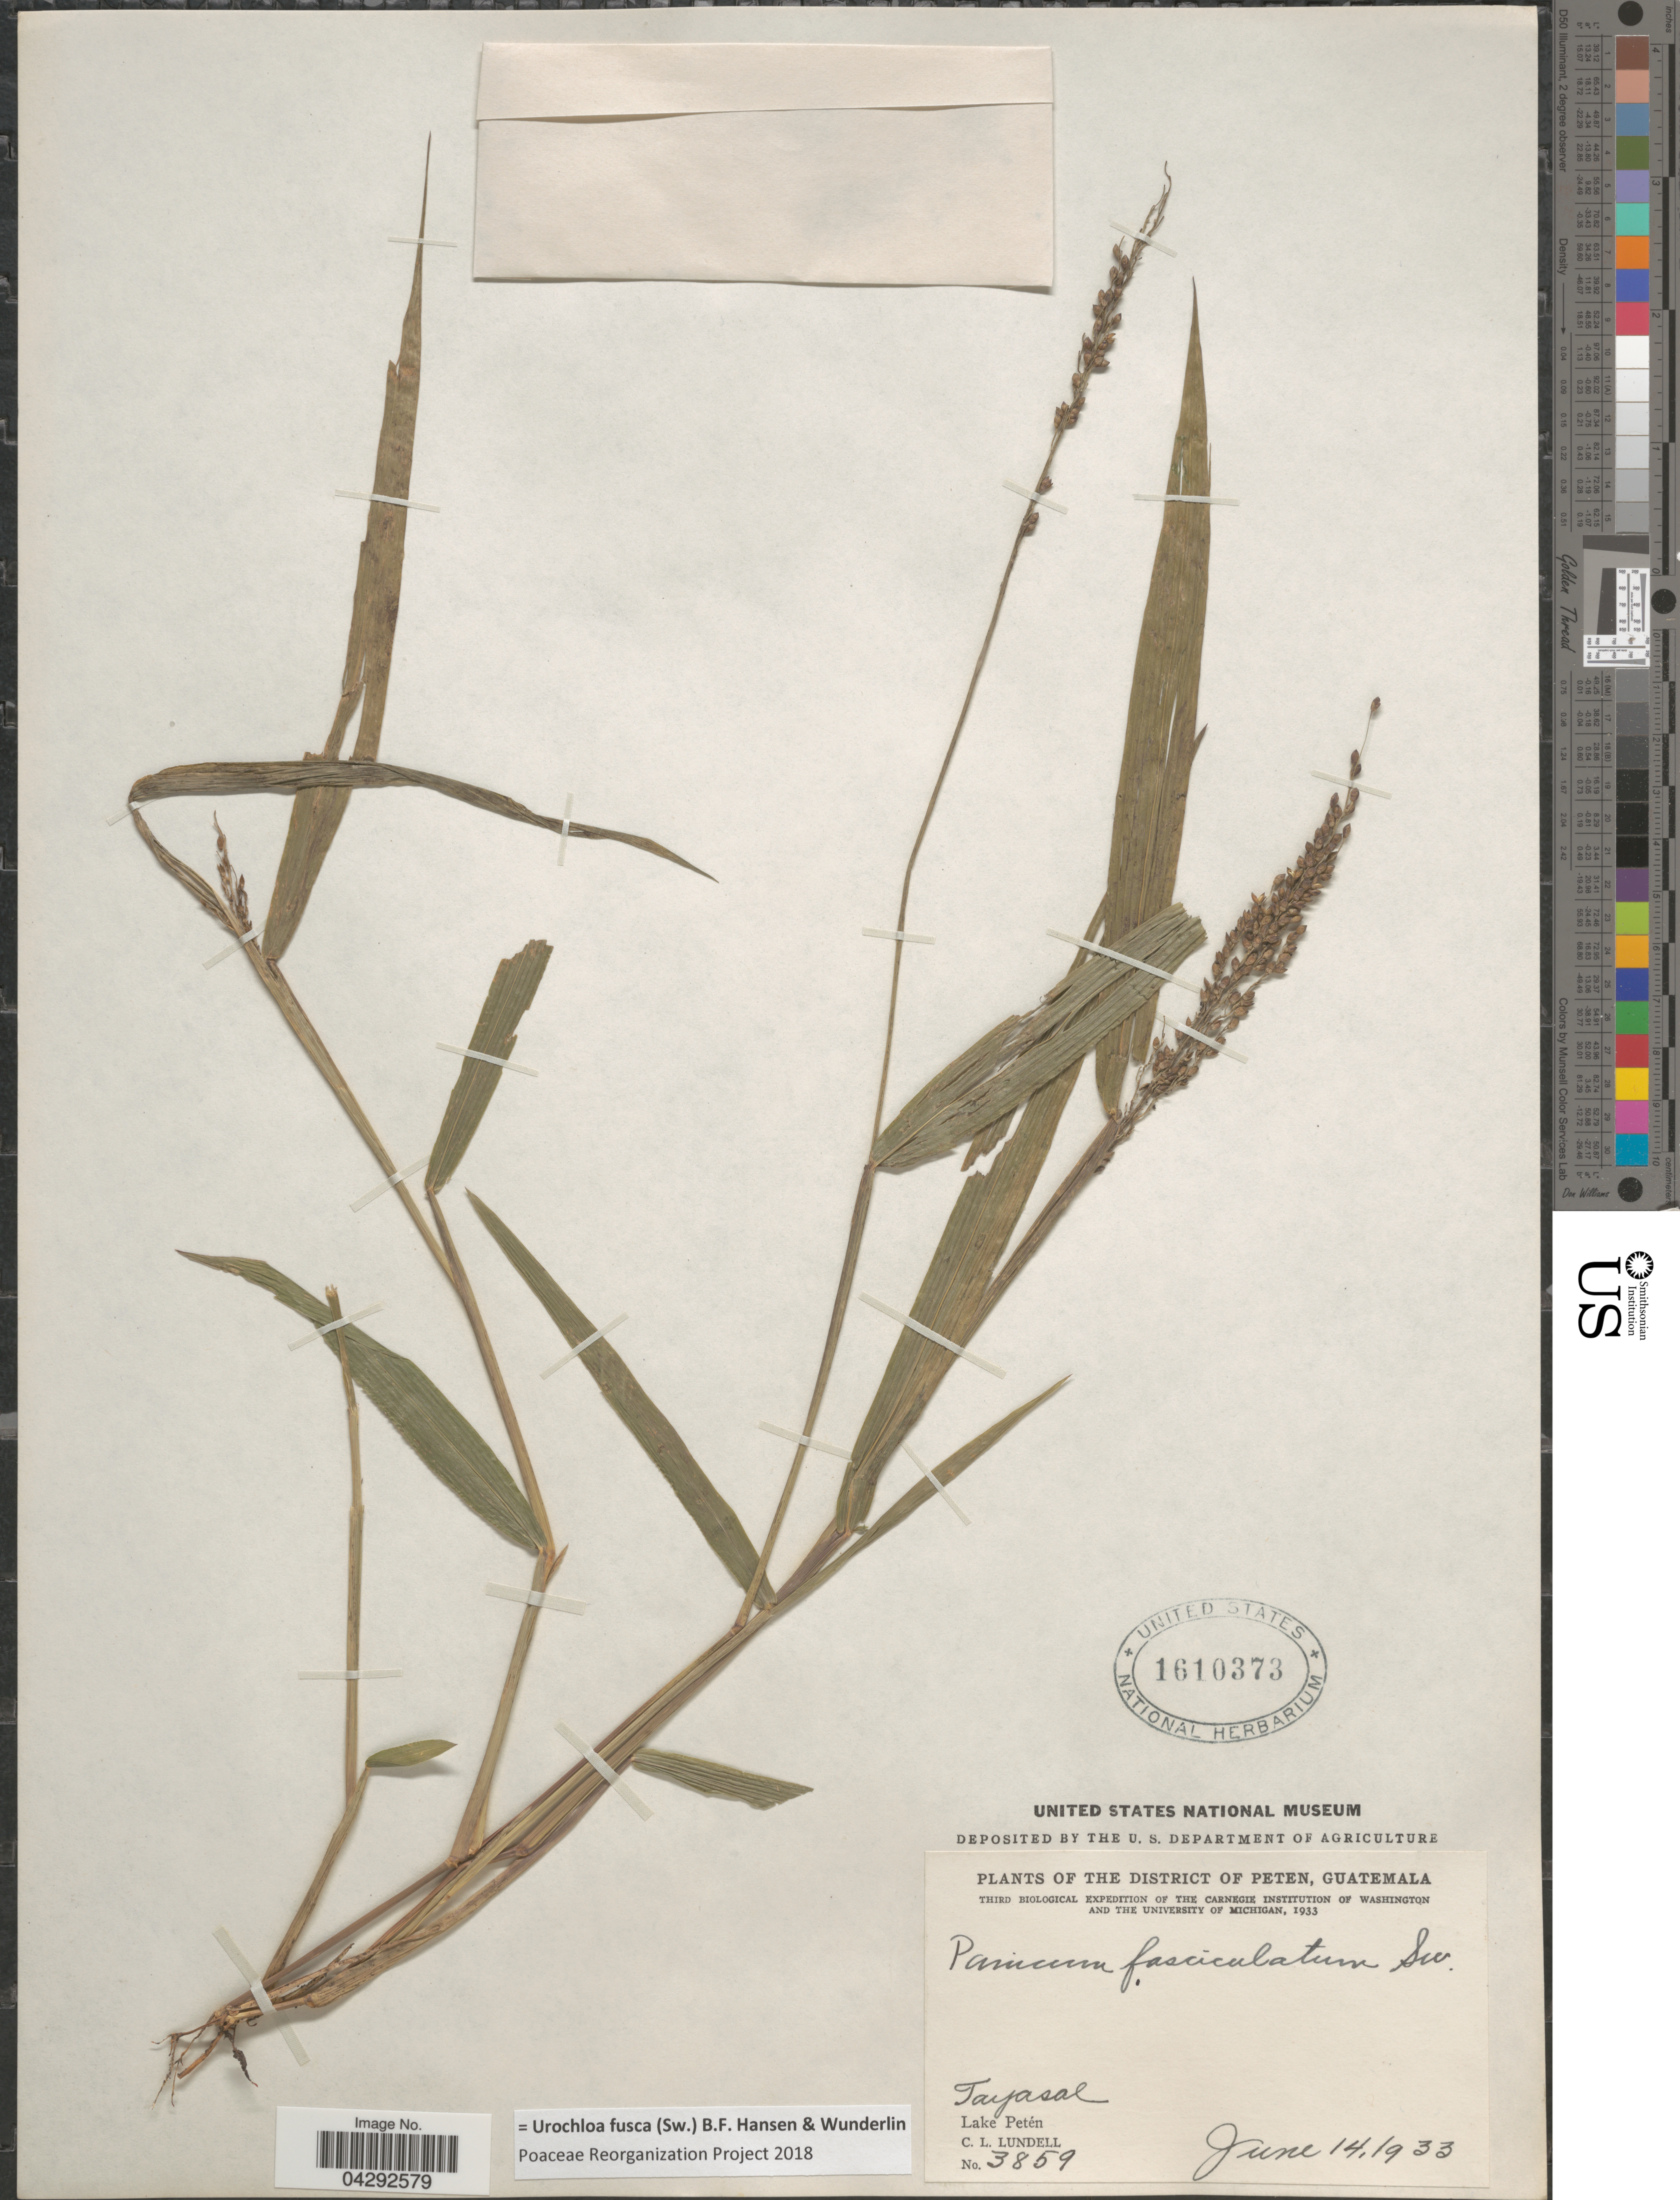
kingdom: Plantae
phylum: Tracheophyta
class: Liliopsida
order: Poales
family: Poaceae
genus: Urochloa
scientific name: Urochloa fusca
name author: (Sw.) B.F. Hansen & Wunderlin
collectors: C. L. Lundell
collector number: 3859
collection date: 1933-06-14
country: Guatemala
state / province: El Peten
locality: The District of Peten. Third Biological Expedition of the Carnegie Institution of Washington and the University of Michigan, 1933. Tayasal. Lake Petén.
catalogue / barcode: US 1610373